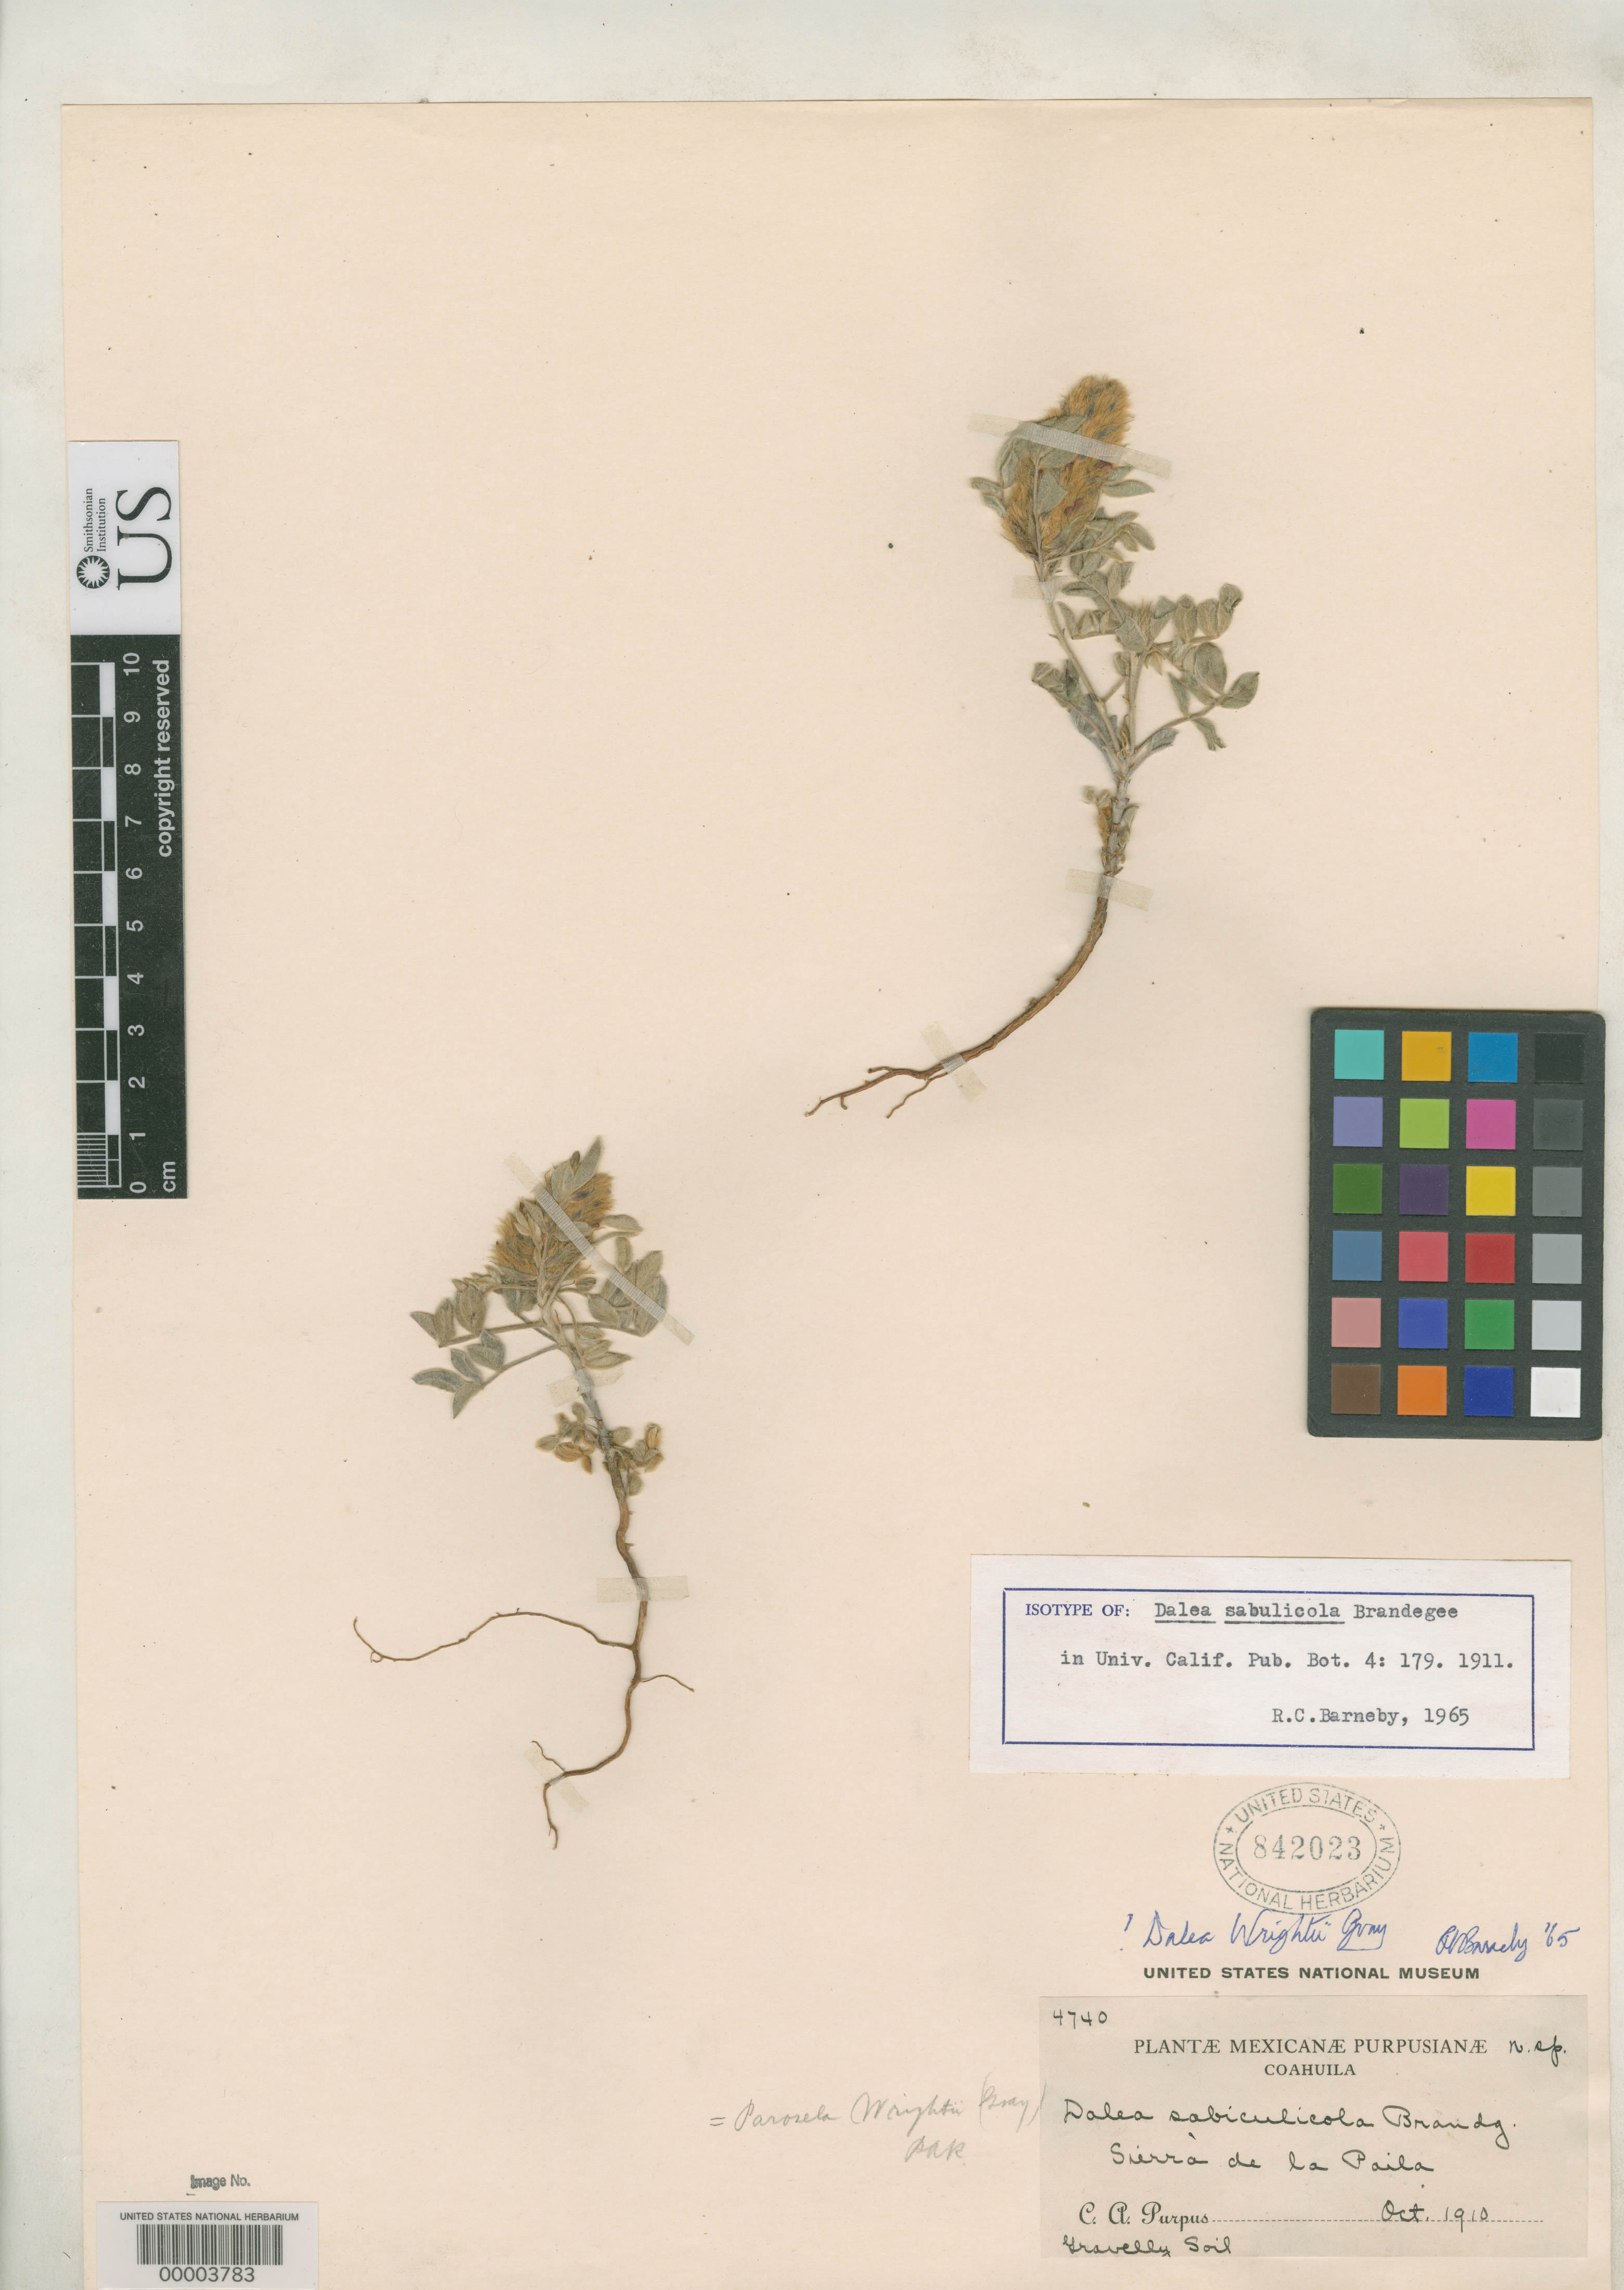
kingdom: Plantae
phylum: Tracheophyta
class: Magnoliopsida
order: Fabales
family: Fabaceae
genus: Dalea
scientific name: Dalea sabulicola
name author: Brandegee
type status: Isotype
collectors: C. A. Purpus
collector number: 4740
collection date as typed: Oct 1910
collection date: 1910-10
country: Mexico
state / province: Coahuila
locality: Sierra de le Paila.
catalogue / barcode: US 842023